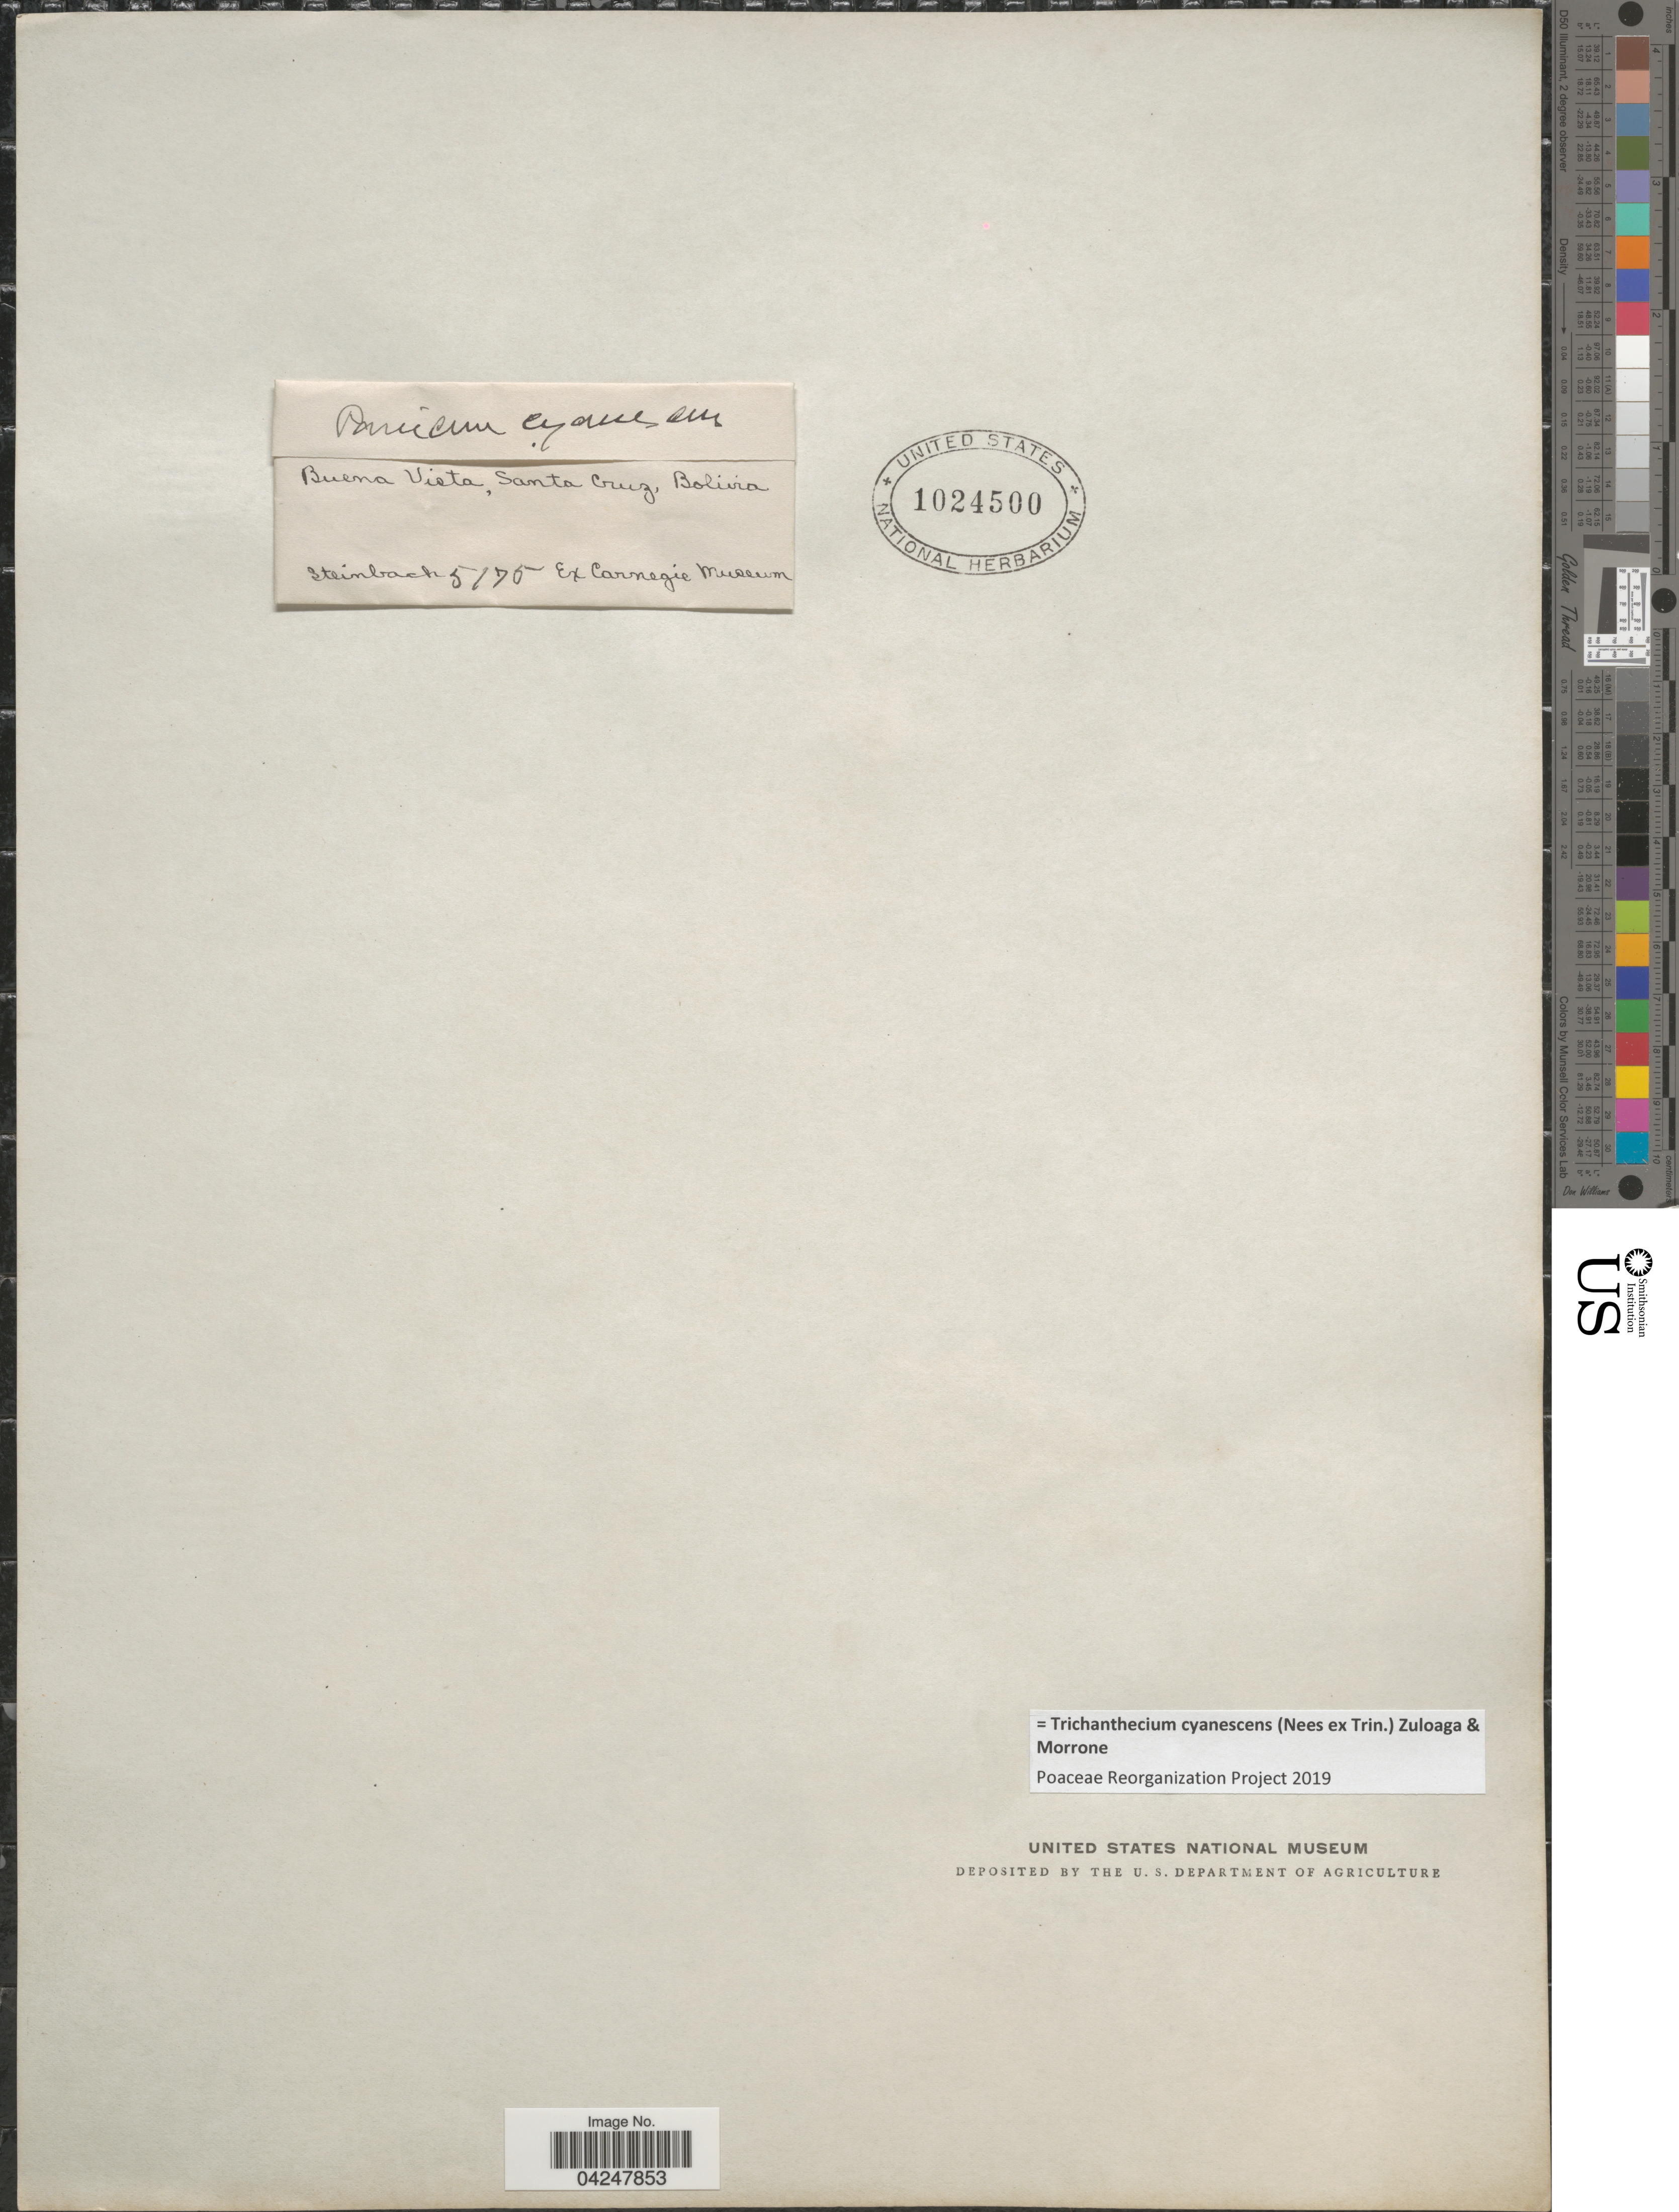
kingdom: Plantae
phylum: Tracheophyta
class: Liliopsida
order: Poales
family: Poaceae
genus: Trichanthecium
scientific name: Trichanthecium cyanescens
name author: (Nees ex Trin.) Zuloaga & Morrone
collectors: Steinbach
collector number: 5175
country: Bolivia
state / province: Santa Cruz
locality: Buena Vista.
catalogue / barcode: US 1024500